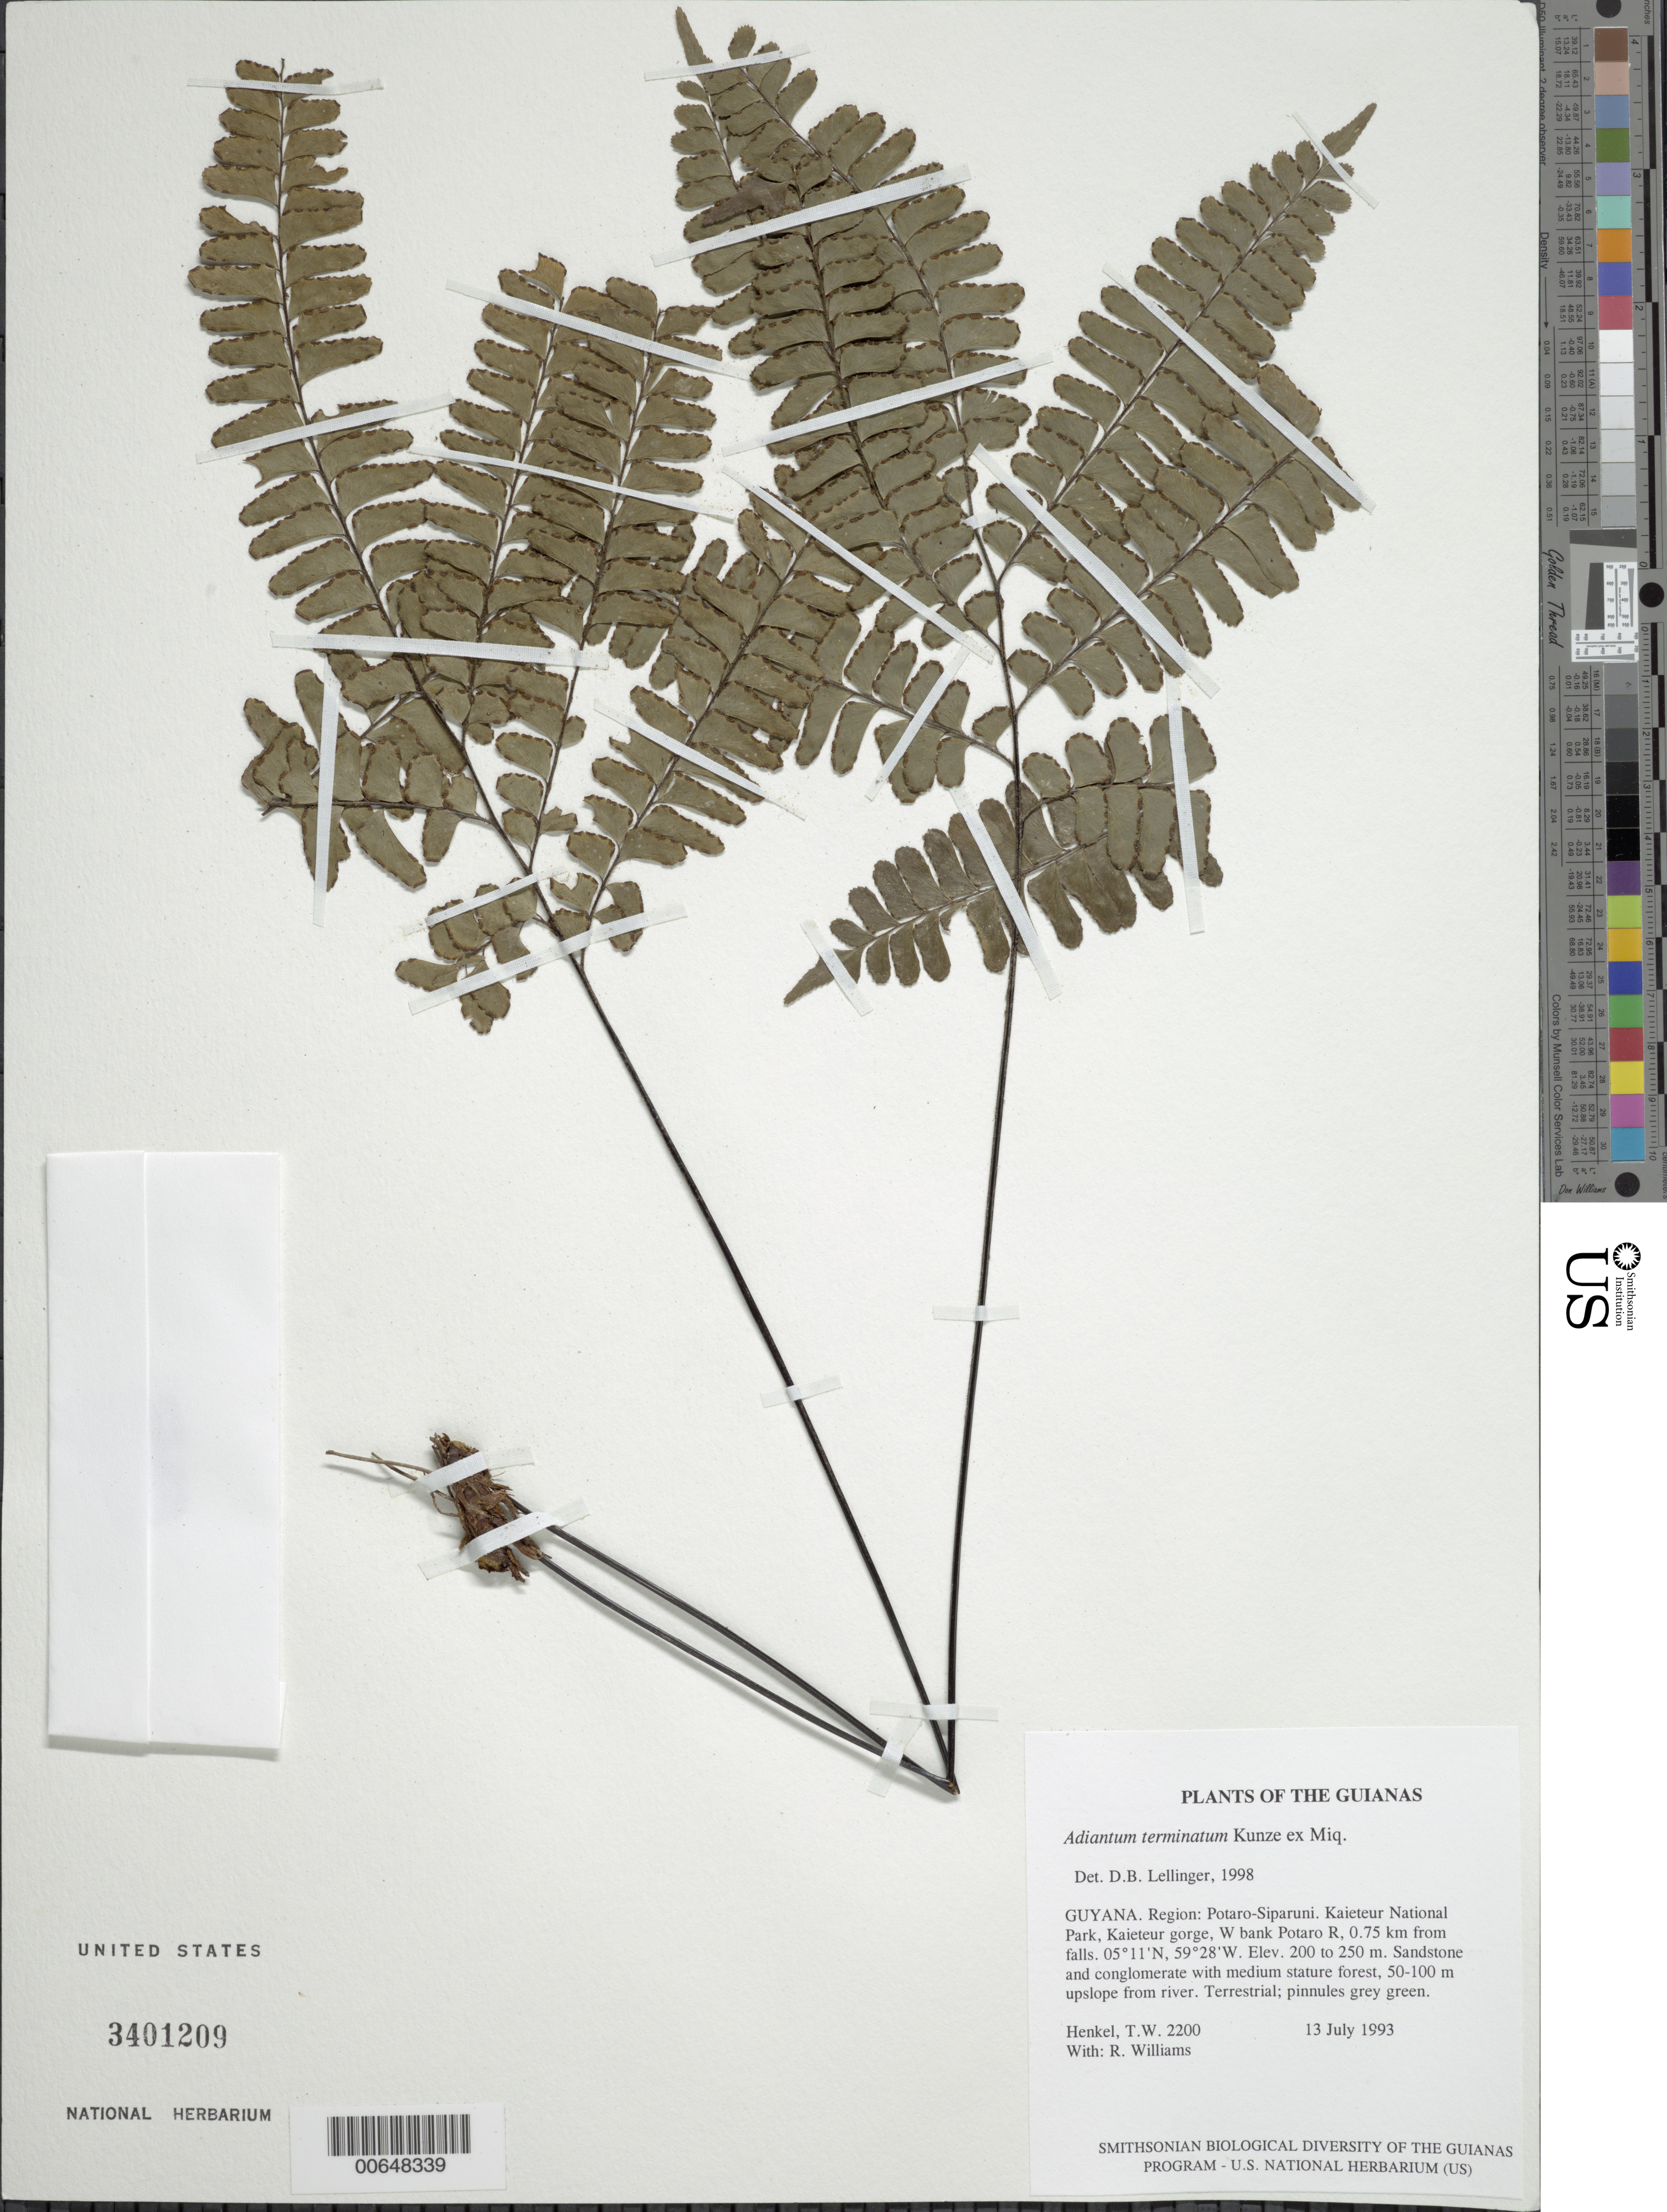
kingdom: Plantae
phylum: Tracheophyta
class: Polypodiopsida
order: Polypodiales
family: Pteridaceae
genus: Adiantum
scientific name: Adiantum terminatum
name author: Kunze ex Miq.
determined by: Lellinger, David B., (BOT), Smithsonian Institution - National Museum of Natural History (UNITED STATES)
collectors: T. Henkel & R. Williams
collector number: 2200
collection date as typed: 13 July 1993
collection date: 1993-07-13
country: Guyana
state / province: Potaro-Siparuni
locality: Kaieteur National Park, Kaieteur gorge, W bank Potaro R, 0.75 km from falls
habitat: Sandstone and conglomerate with medium stature forest, 50-100 m upslope from river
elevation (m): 200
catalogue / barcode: US 3401209